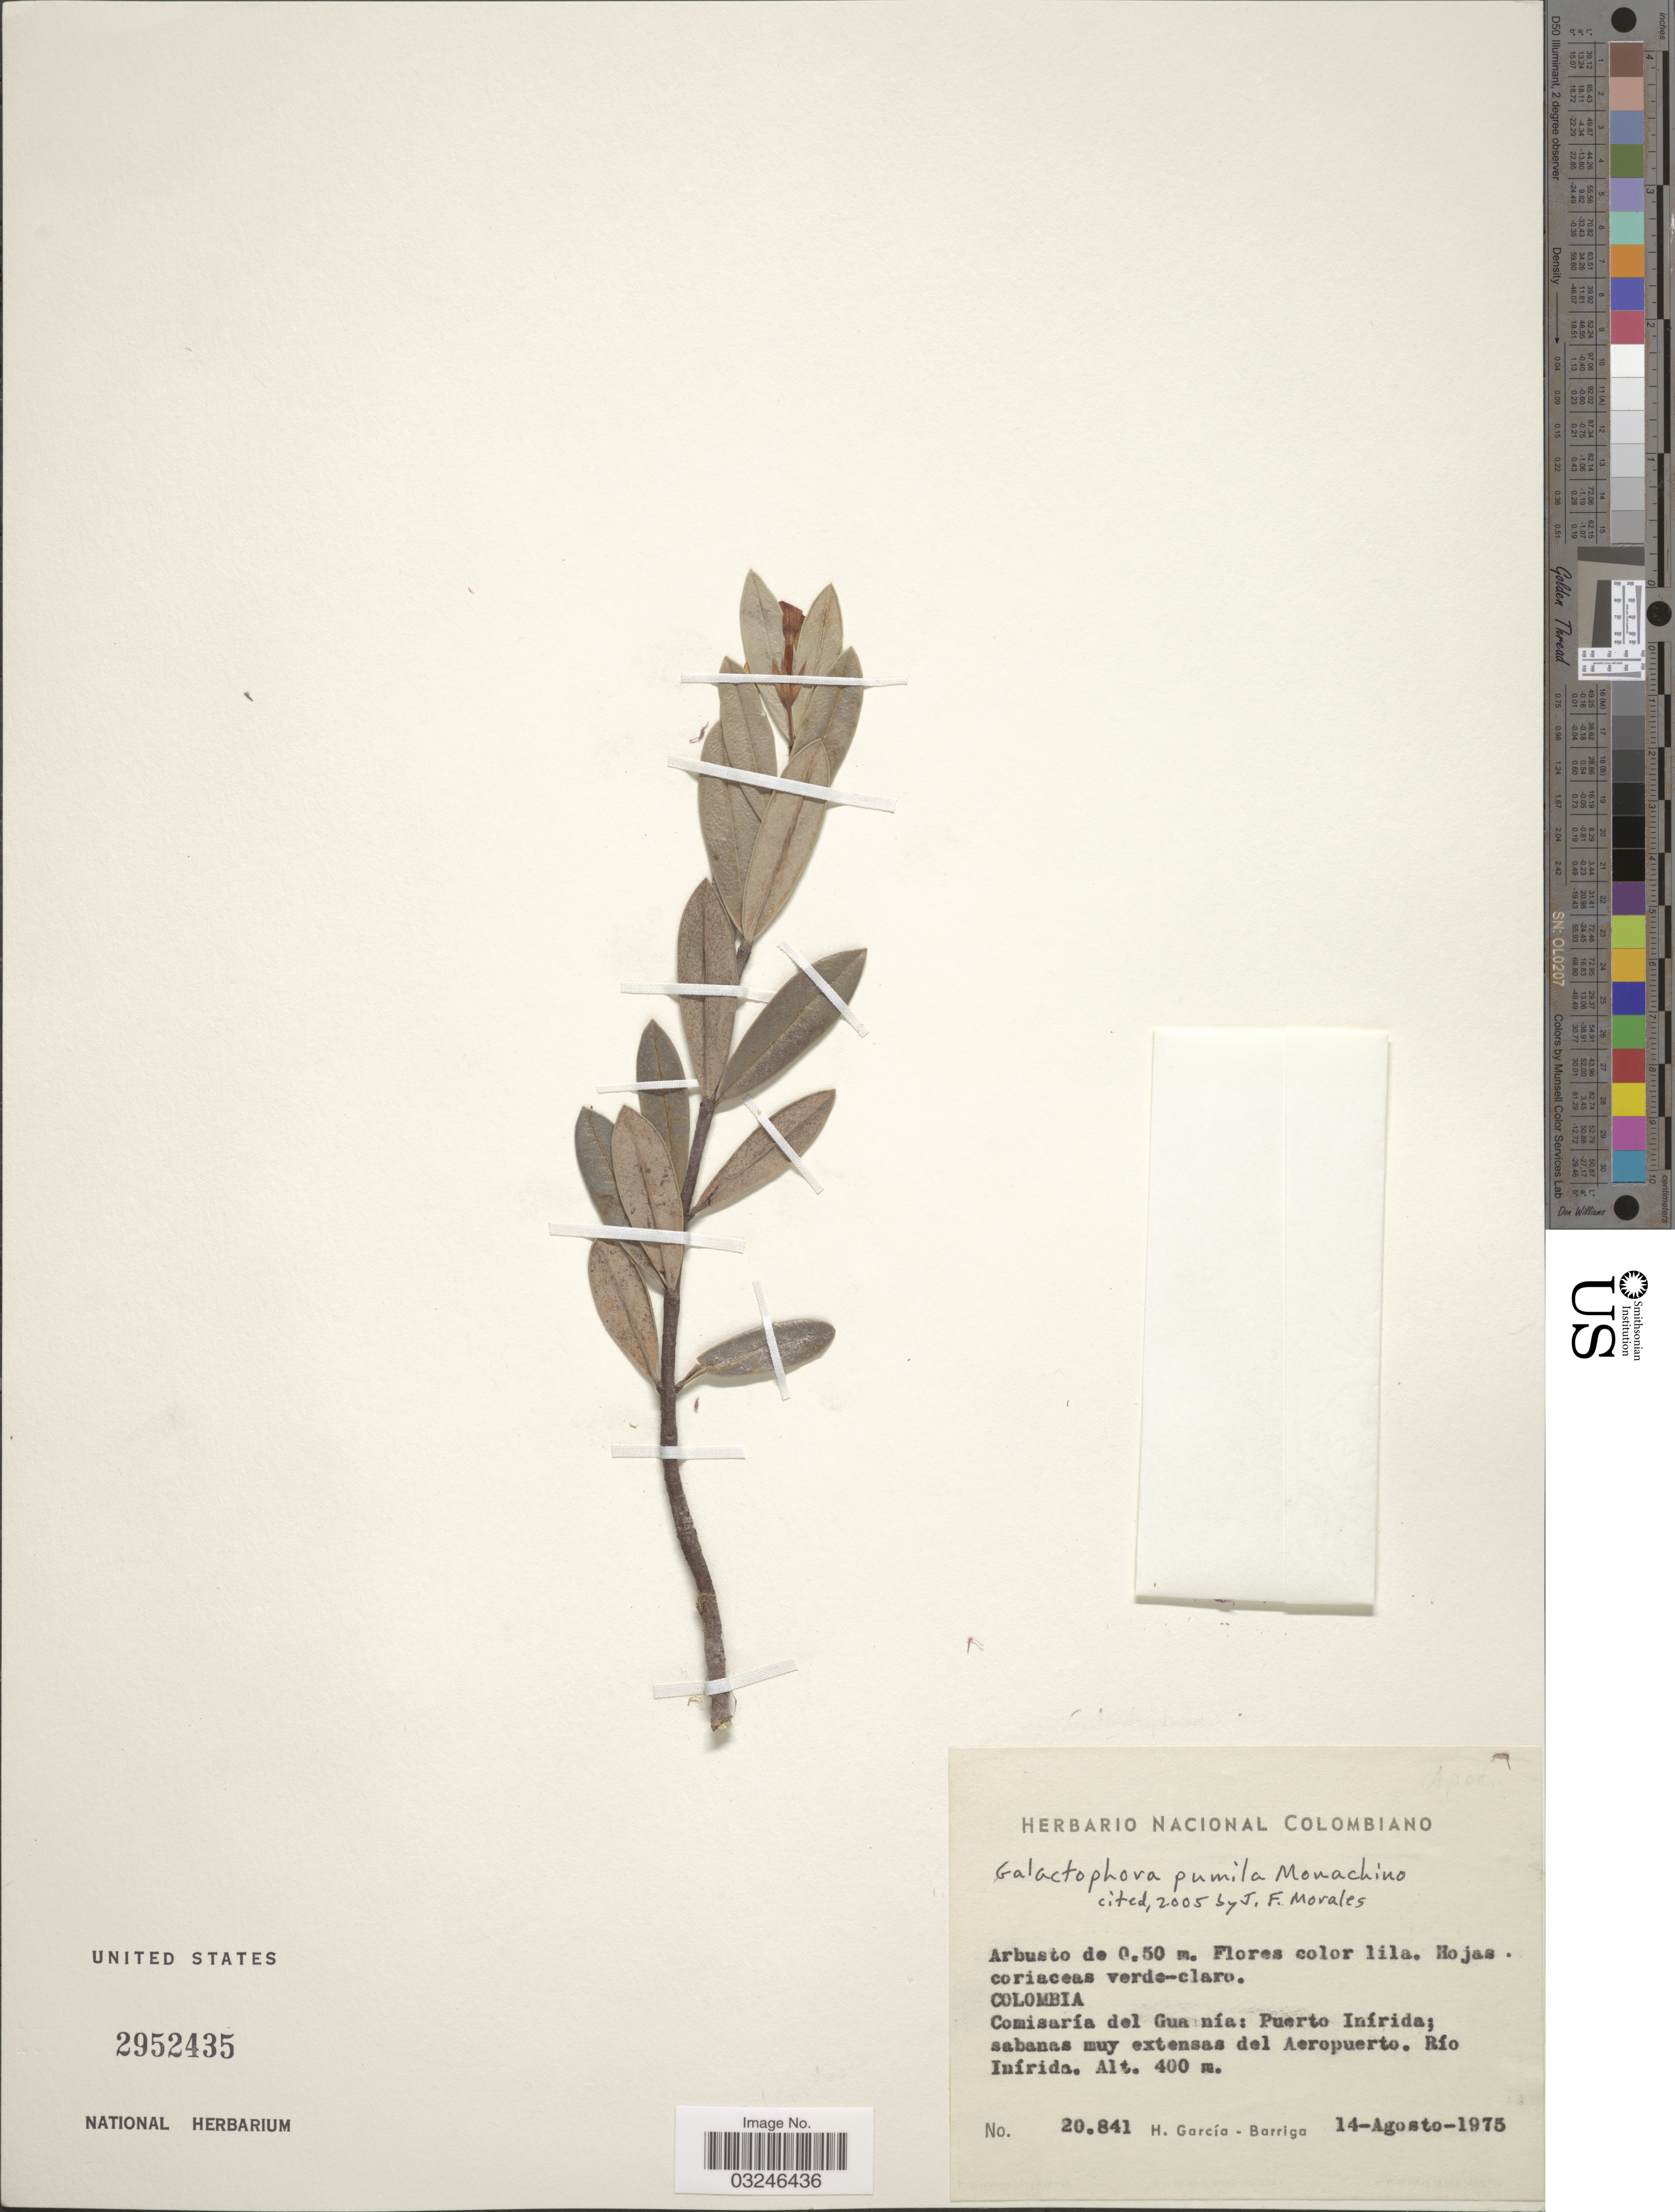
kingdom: Plantae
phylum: Tracheophyta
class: Magnoliopsida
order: Gentianales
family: Apocynaceae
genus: Galactophora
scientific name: Galactophora pumila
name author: Monach.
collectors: H. García Barriga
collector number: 20841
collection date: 1975-08-14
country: Colombia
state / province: Guainía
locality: Comisaría del Guainía [interpreted]: Puerto Inírida; sabanas muy extensas del Aeropuerto. Río Inírida.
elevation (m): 400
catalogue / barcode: US 2952435